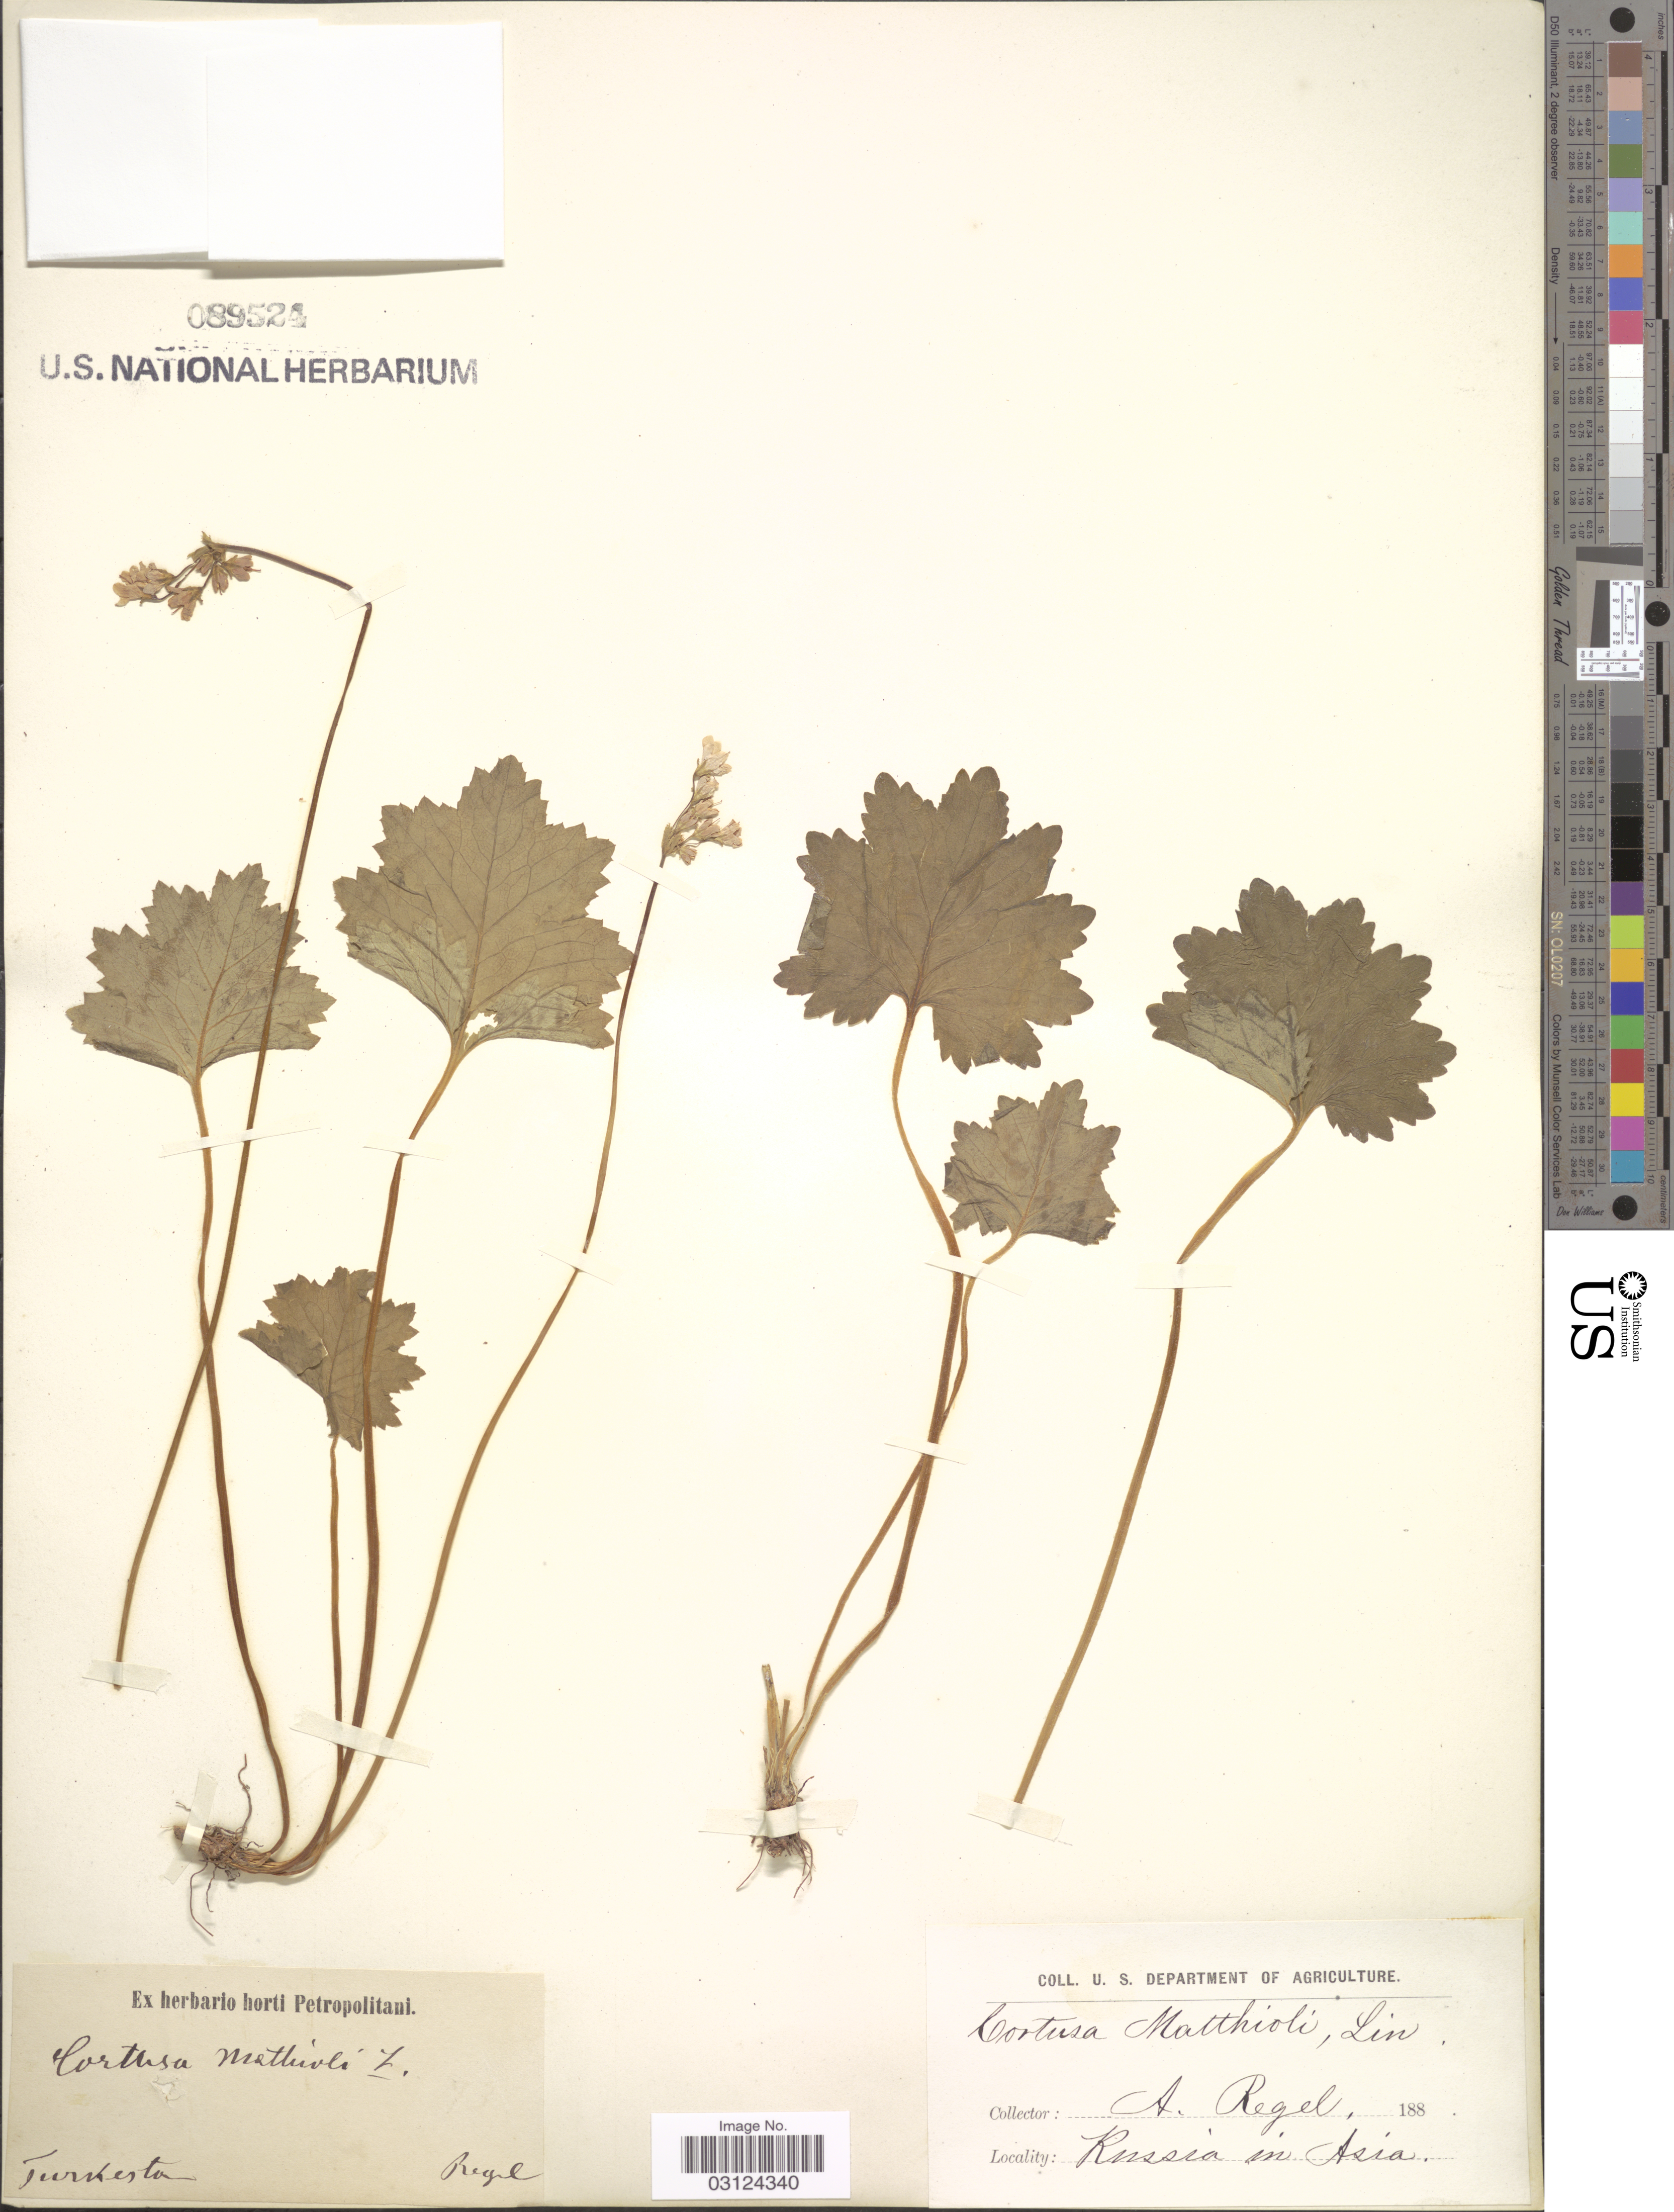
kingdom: Plantae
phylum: Tracheophyta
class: Magnoliopsida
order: Ericales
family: Primulaceae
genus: Cortusa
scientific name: Cortusa matthioli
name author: L.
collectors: A. Regel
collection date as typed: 188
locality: Russia in Asia. Turkestan.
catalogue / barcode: US 89524